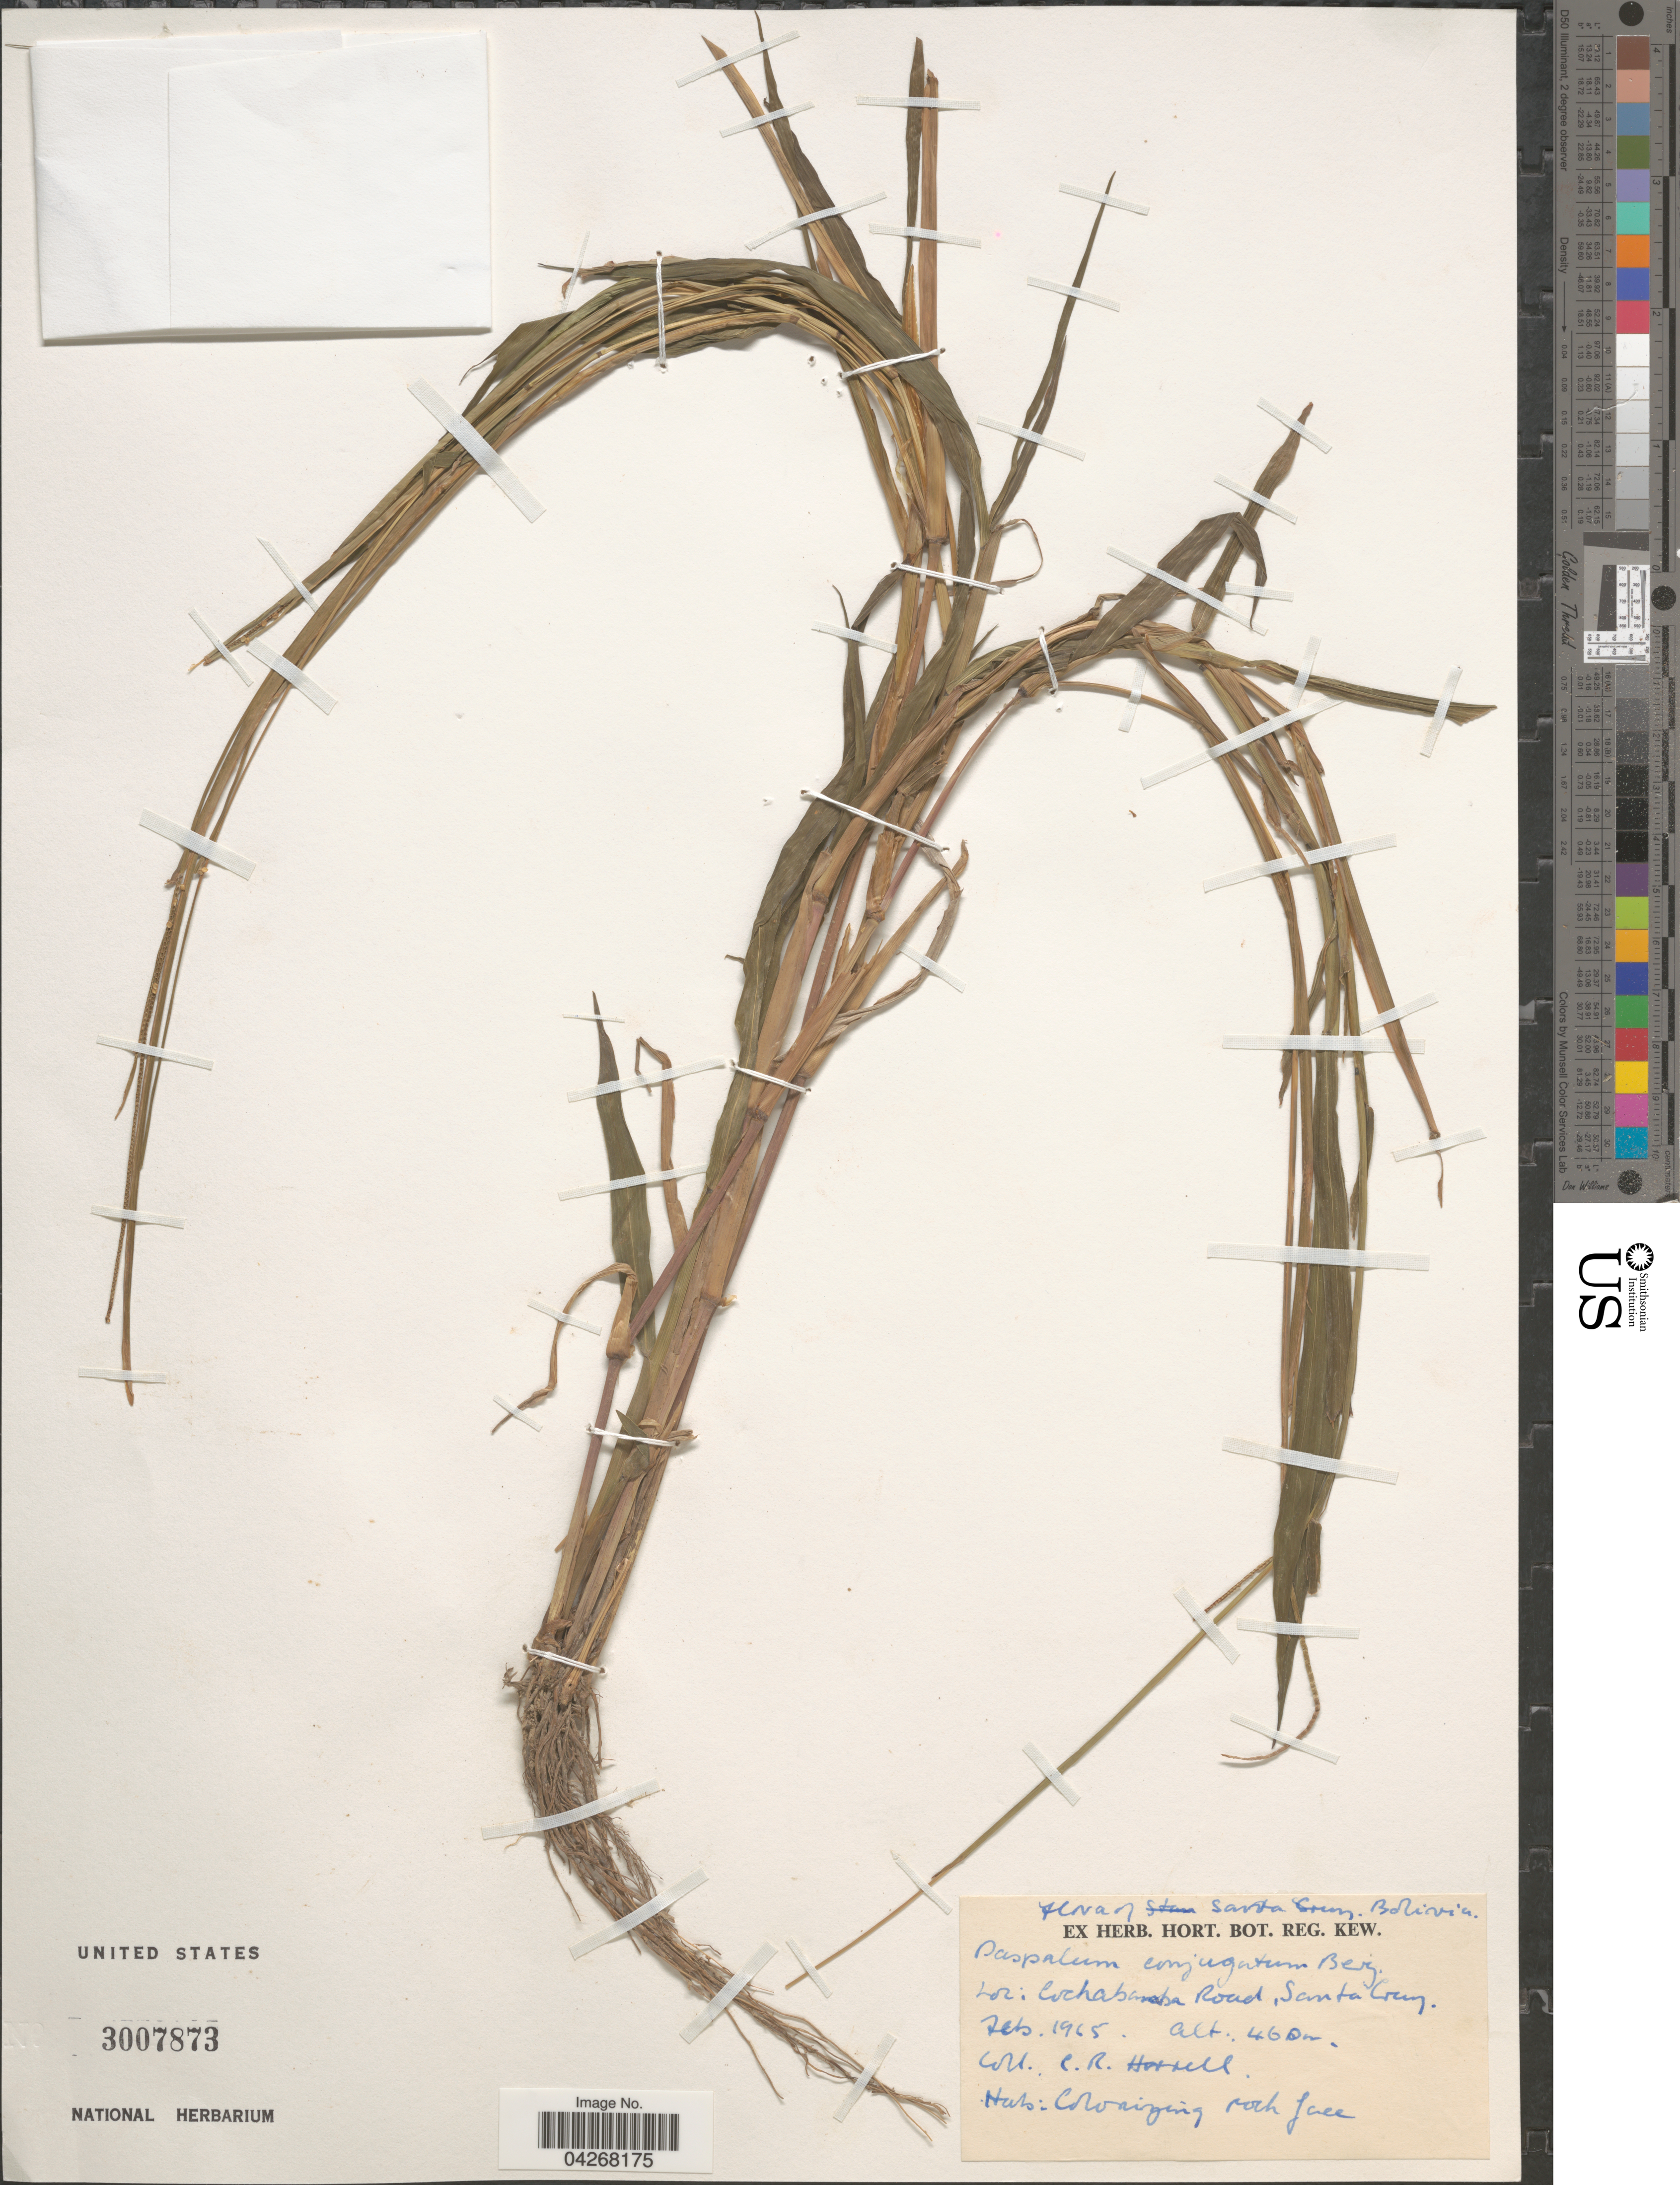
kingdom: Plantae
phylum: Tracheophyta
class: Liliopsida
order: Poales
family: Poaceae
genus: Paspalum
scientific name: Paspalum conjugatum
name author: P.J. Bergius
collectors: C. Horrell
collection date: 1965-02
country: Bolivia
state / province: Santa Cruz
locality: Cochabamba Road.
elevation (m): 460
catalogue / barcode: US 3007873